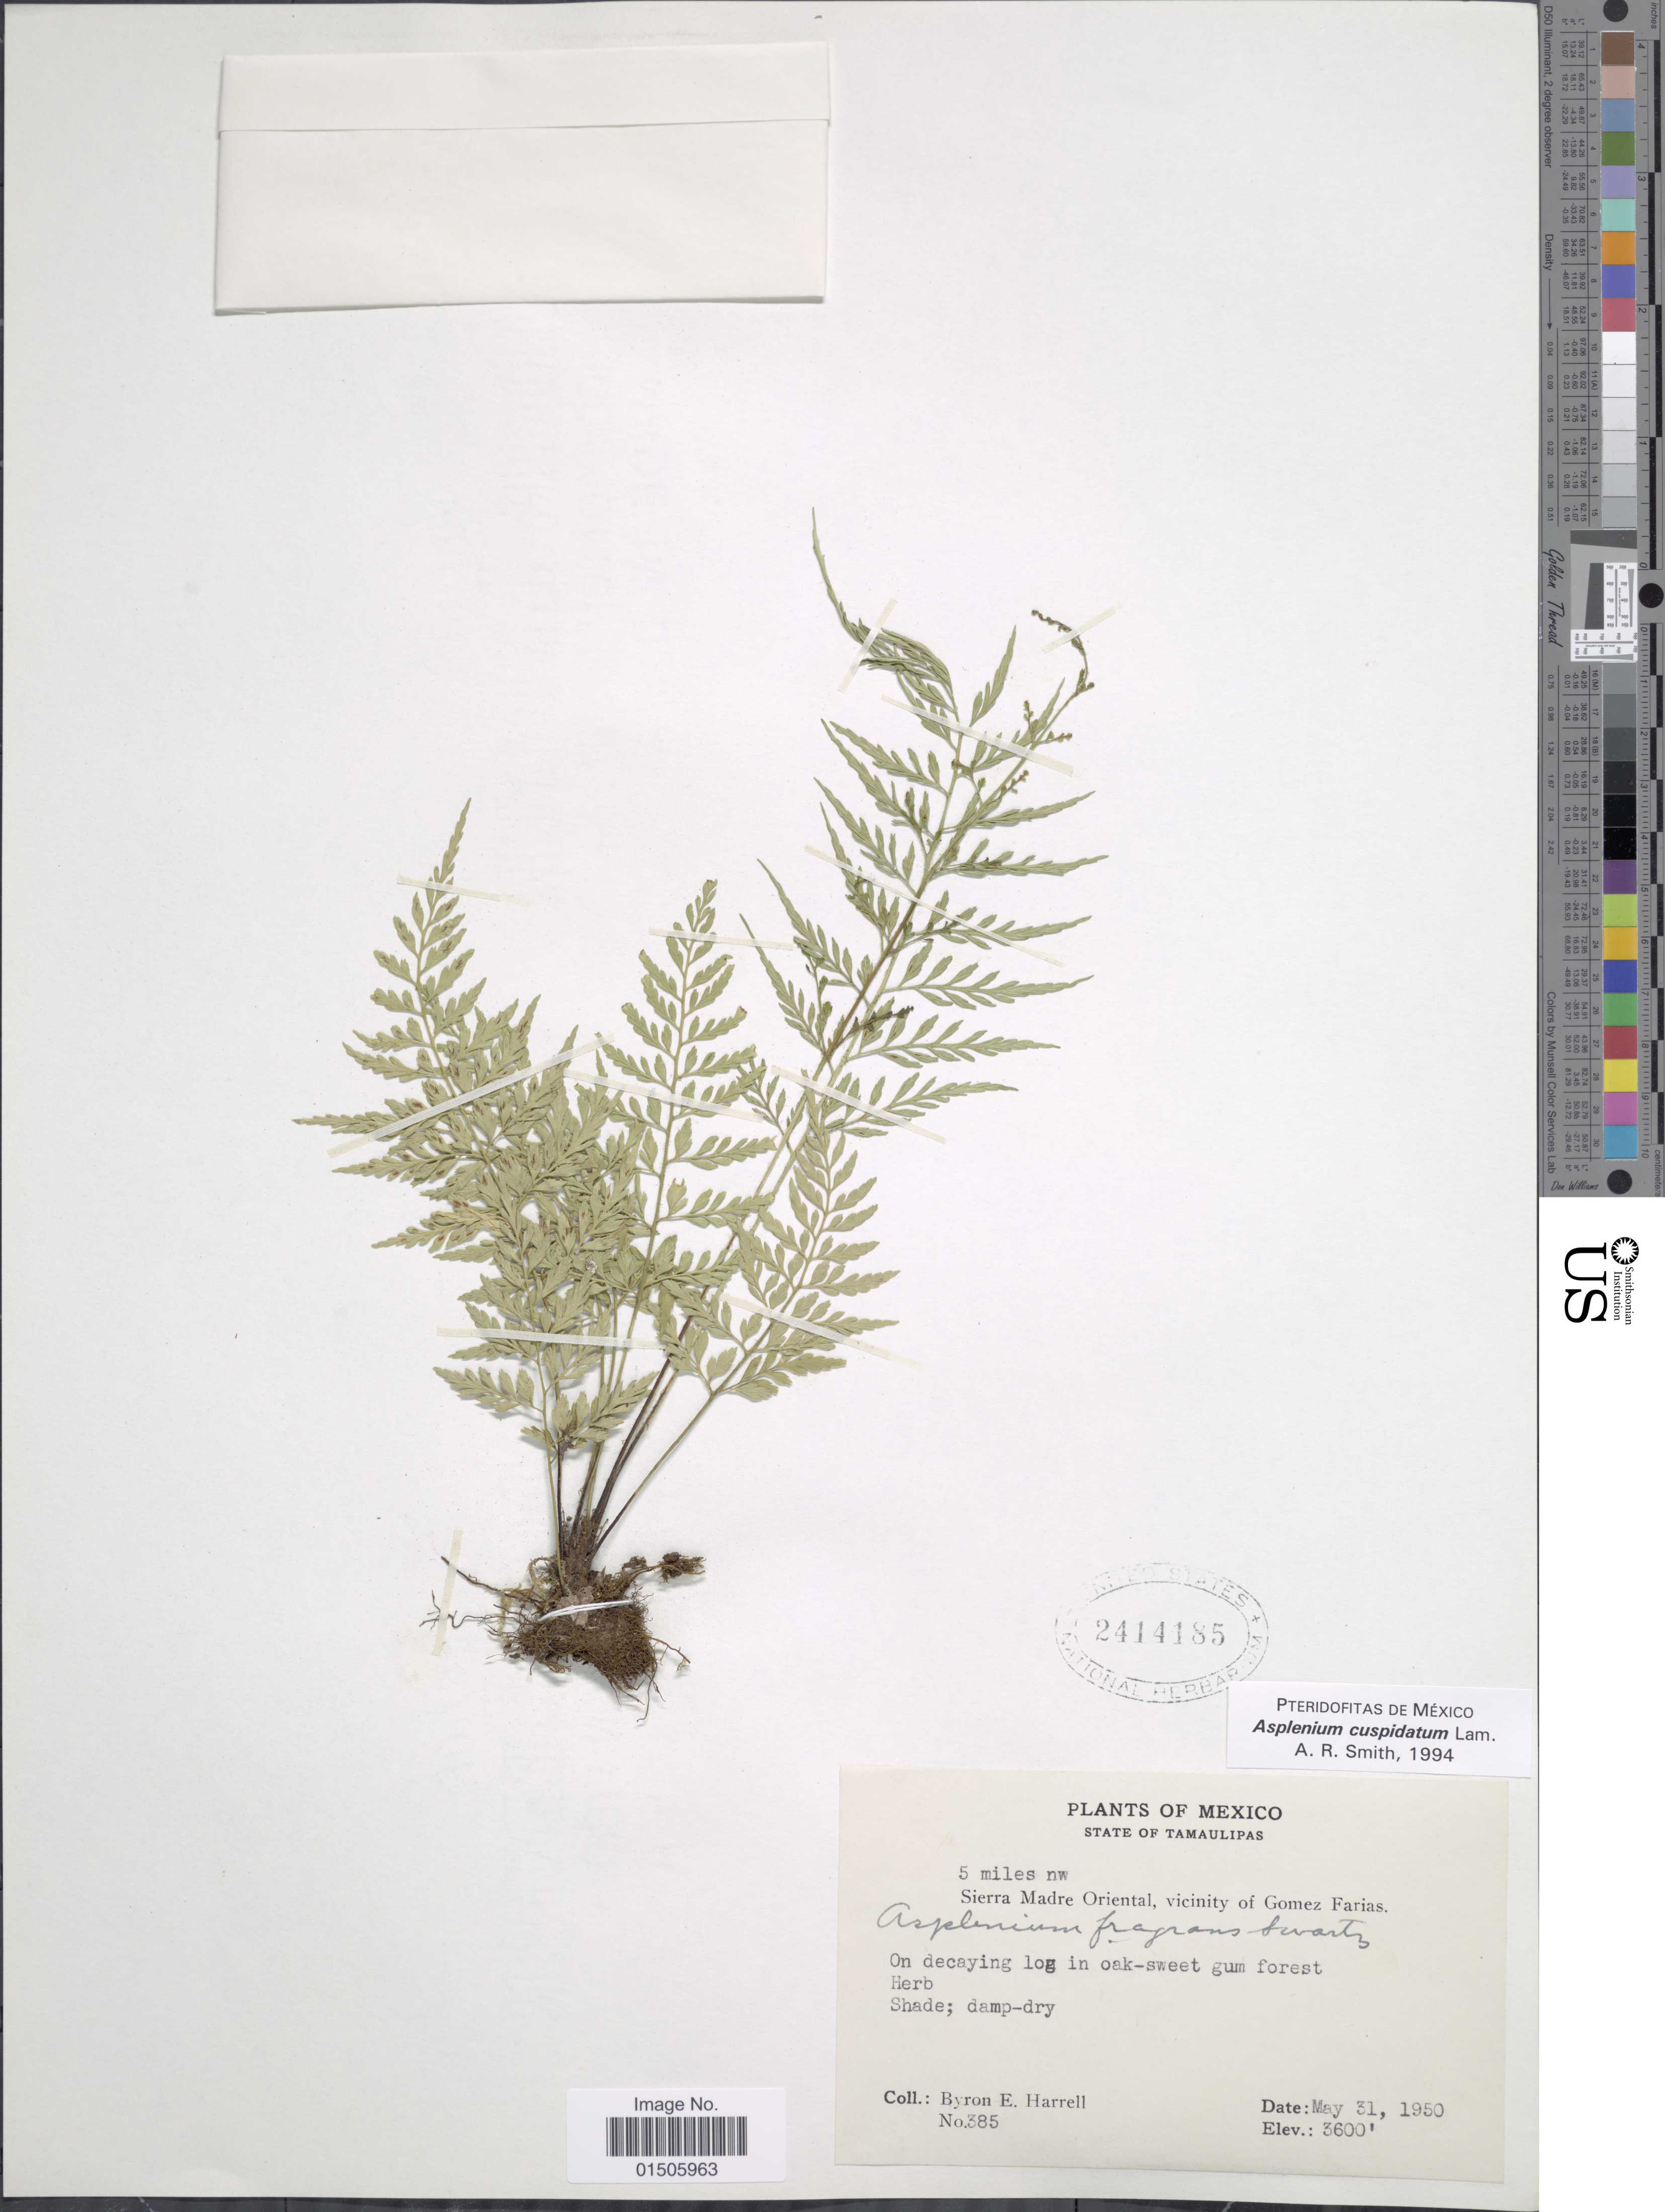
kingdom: Plantae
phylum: Tracheophyta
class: Polypodiopsida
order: Polypodiales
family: Aspleniaceae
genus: Asplenium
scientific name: Asplenium cuspidatum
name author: Lam.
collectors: B. Harrell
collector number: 385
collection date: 1950-05-31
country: Mexico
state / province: Tamaulipas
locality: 5 miles nw, Sierra Madre Oriental, vicinity of Gomez Farias. State of Tamaulipas.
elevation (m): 1097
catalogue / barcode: US 2414185